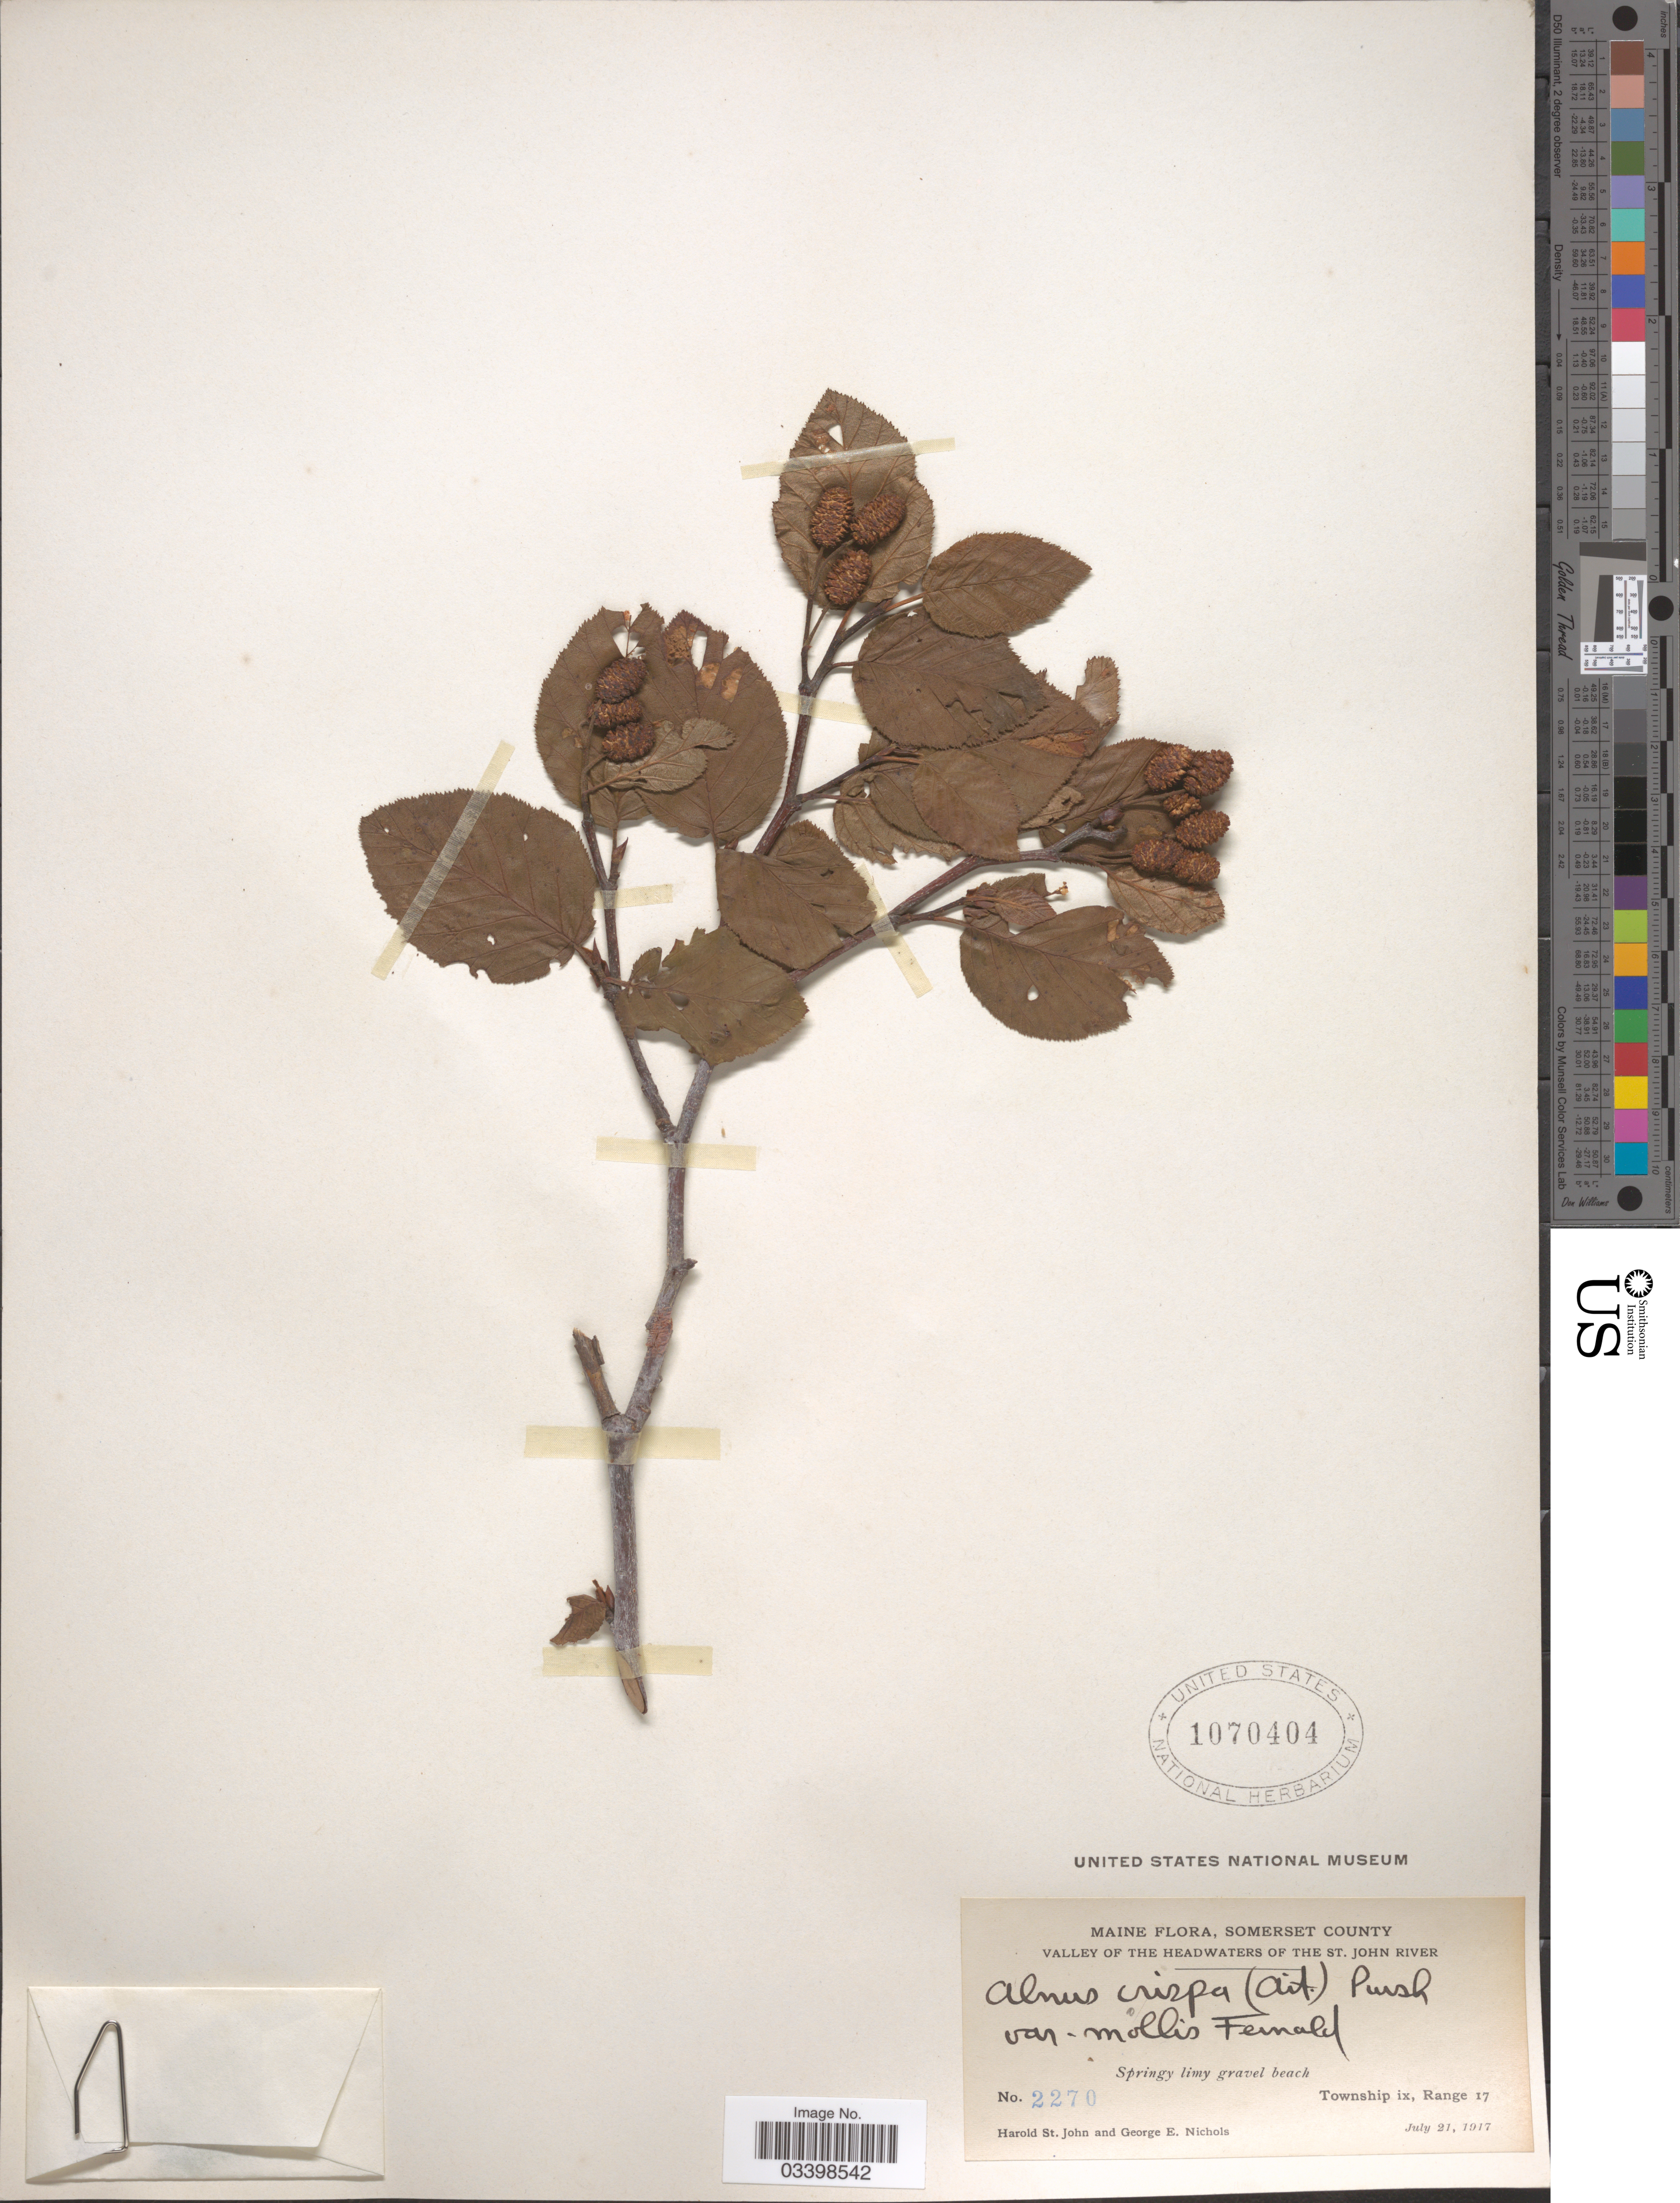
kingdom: Plantae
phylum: Tracheophyta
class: Magnoliopsida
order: Fagales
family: Betulaceae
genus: Alnus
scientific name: Alnus viridis subsp. crispa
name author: (Aiton) Turrill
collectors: H. St. John & G. E. Nichols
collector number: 2270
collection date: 1917-07-21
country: United States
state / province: Maine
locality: Somerset County. Valley of the Headwaters of the St. John River. Springy lime gravel beach. Township ix, Range 17.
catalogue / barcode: US 1070404